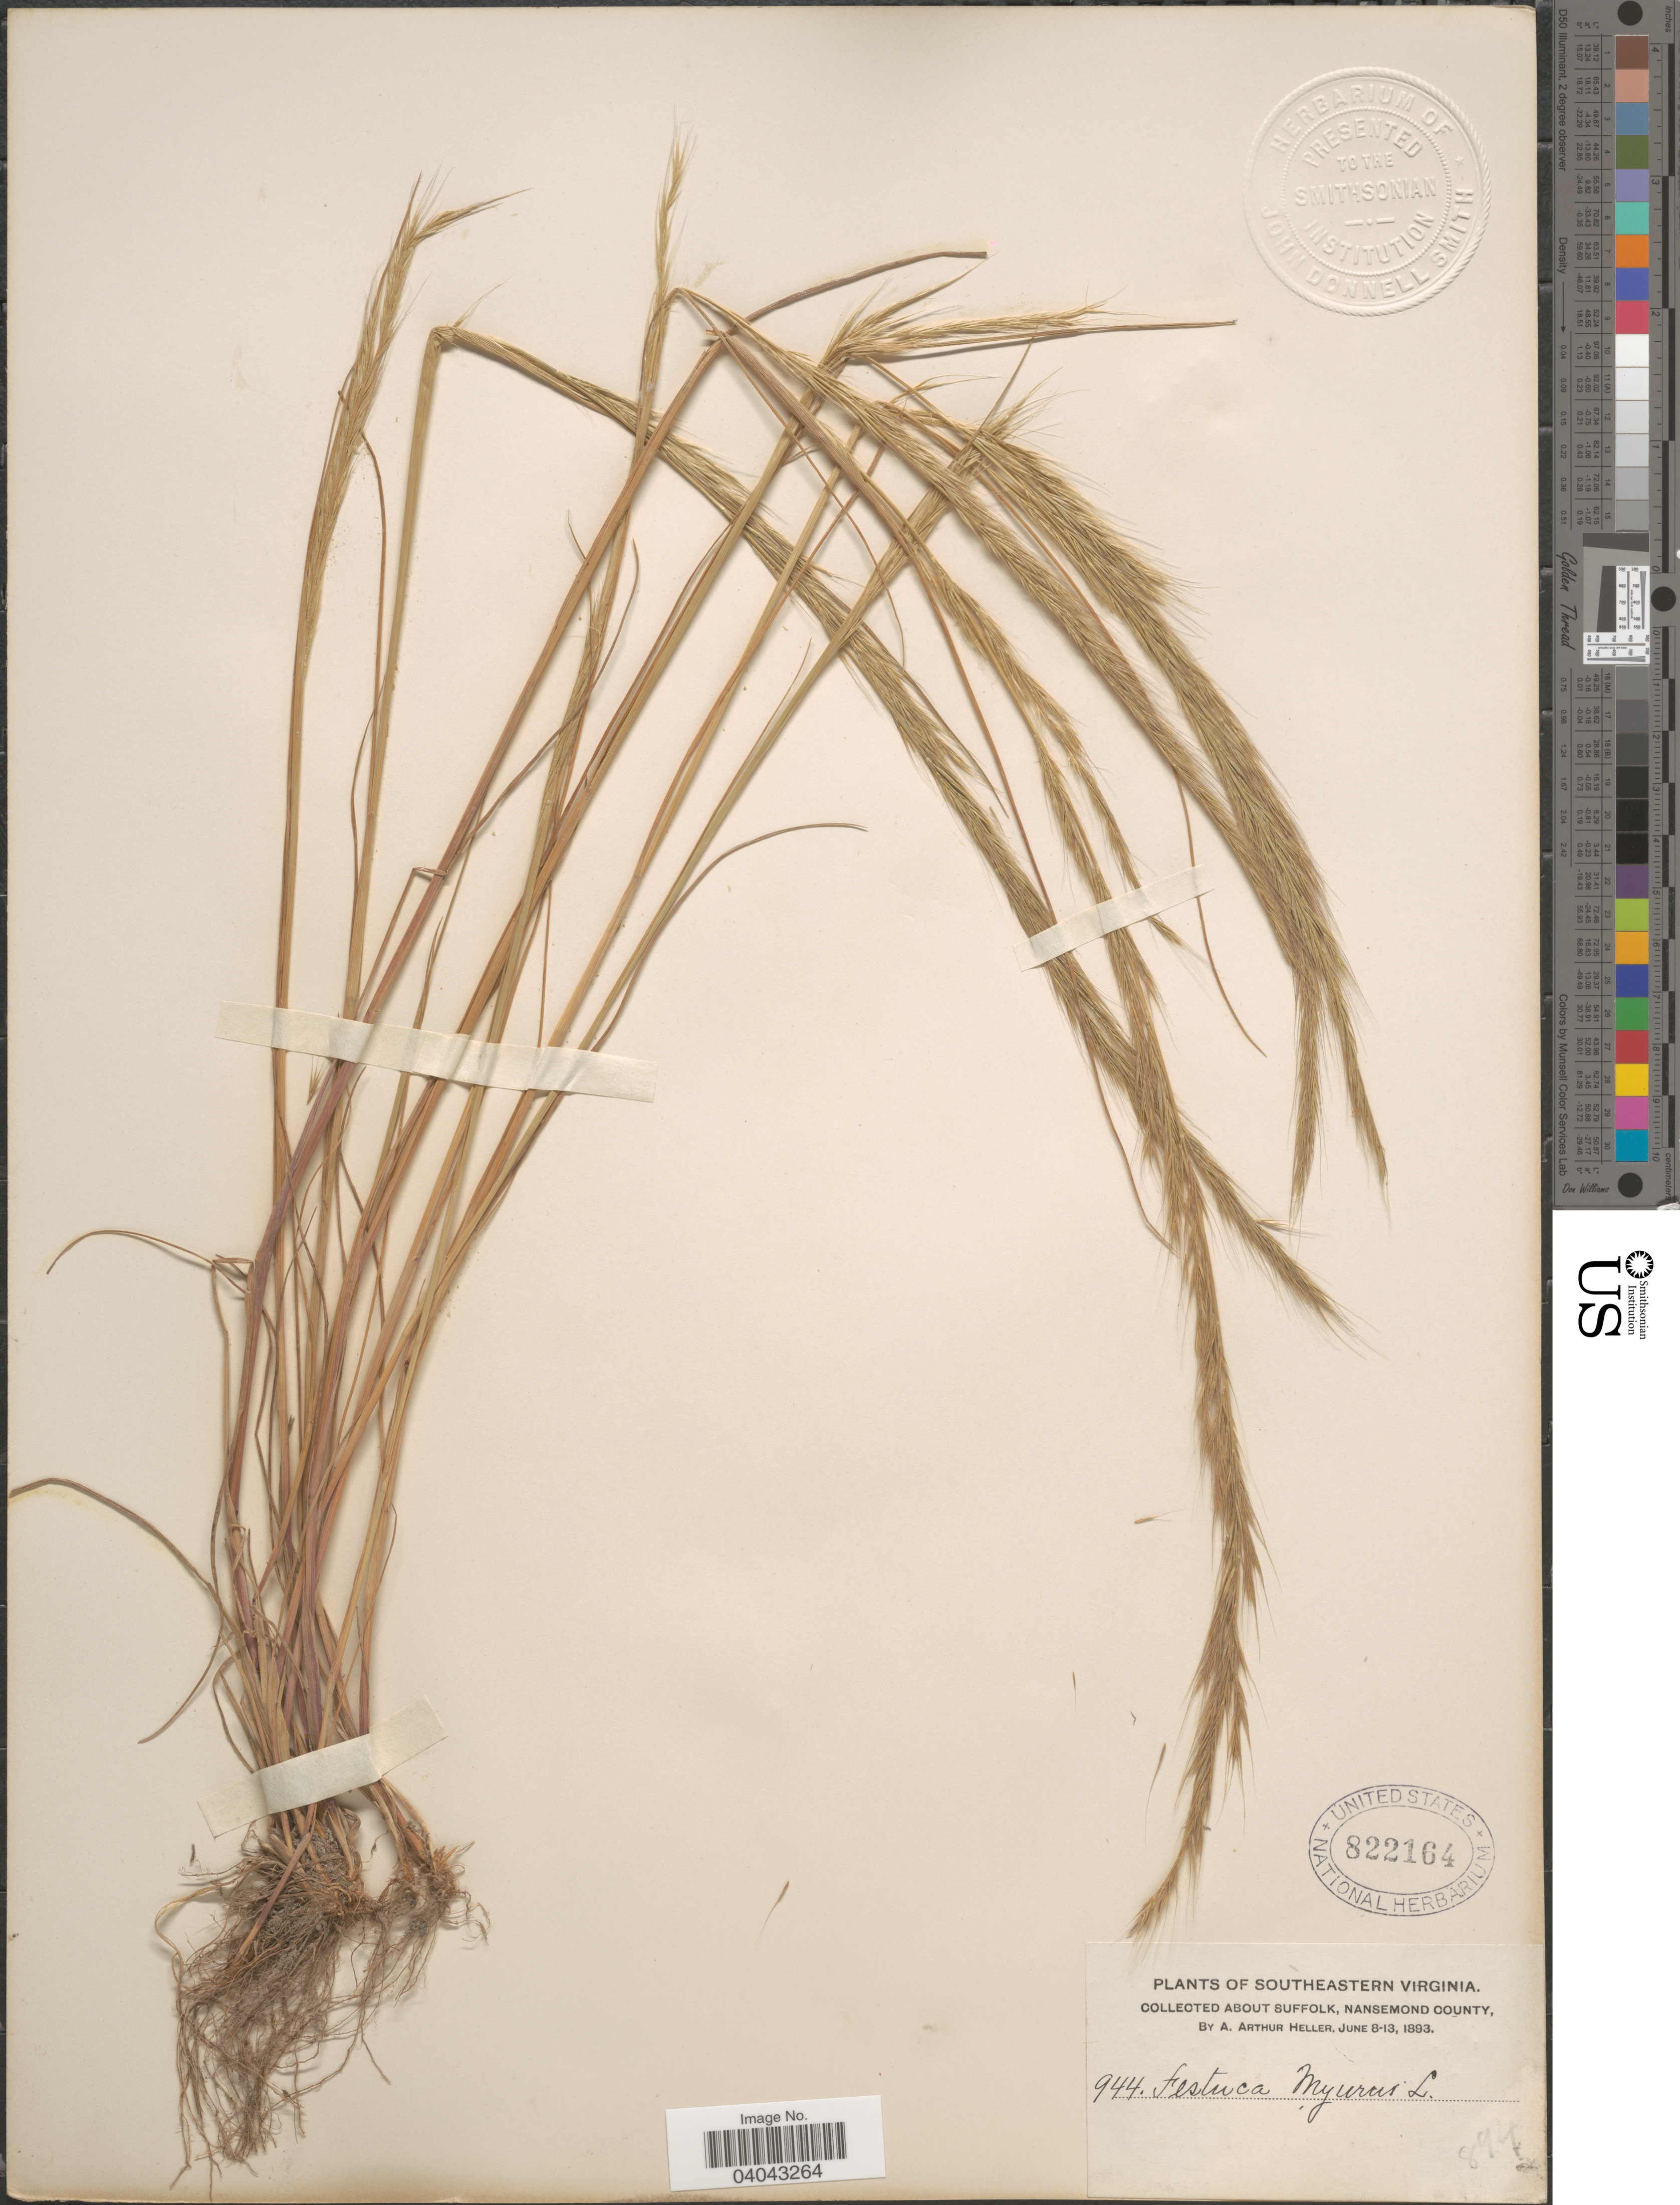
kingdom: Plantae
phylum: Tracheophyta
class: Liliopsida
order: Poales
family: Poaceae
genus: Festuca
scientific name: Festuca myuros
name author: L.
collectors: A. A. Heller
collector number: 944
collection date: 1893-06-08/1893-06-13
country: United States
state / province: Virginia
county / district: City of Suffolk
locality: Southeastern Virginia. About Suffolk, Nansemond County.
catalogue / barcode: US 822164